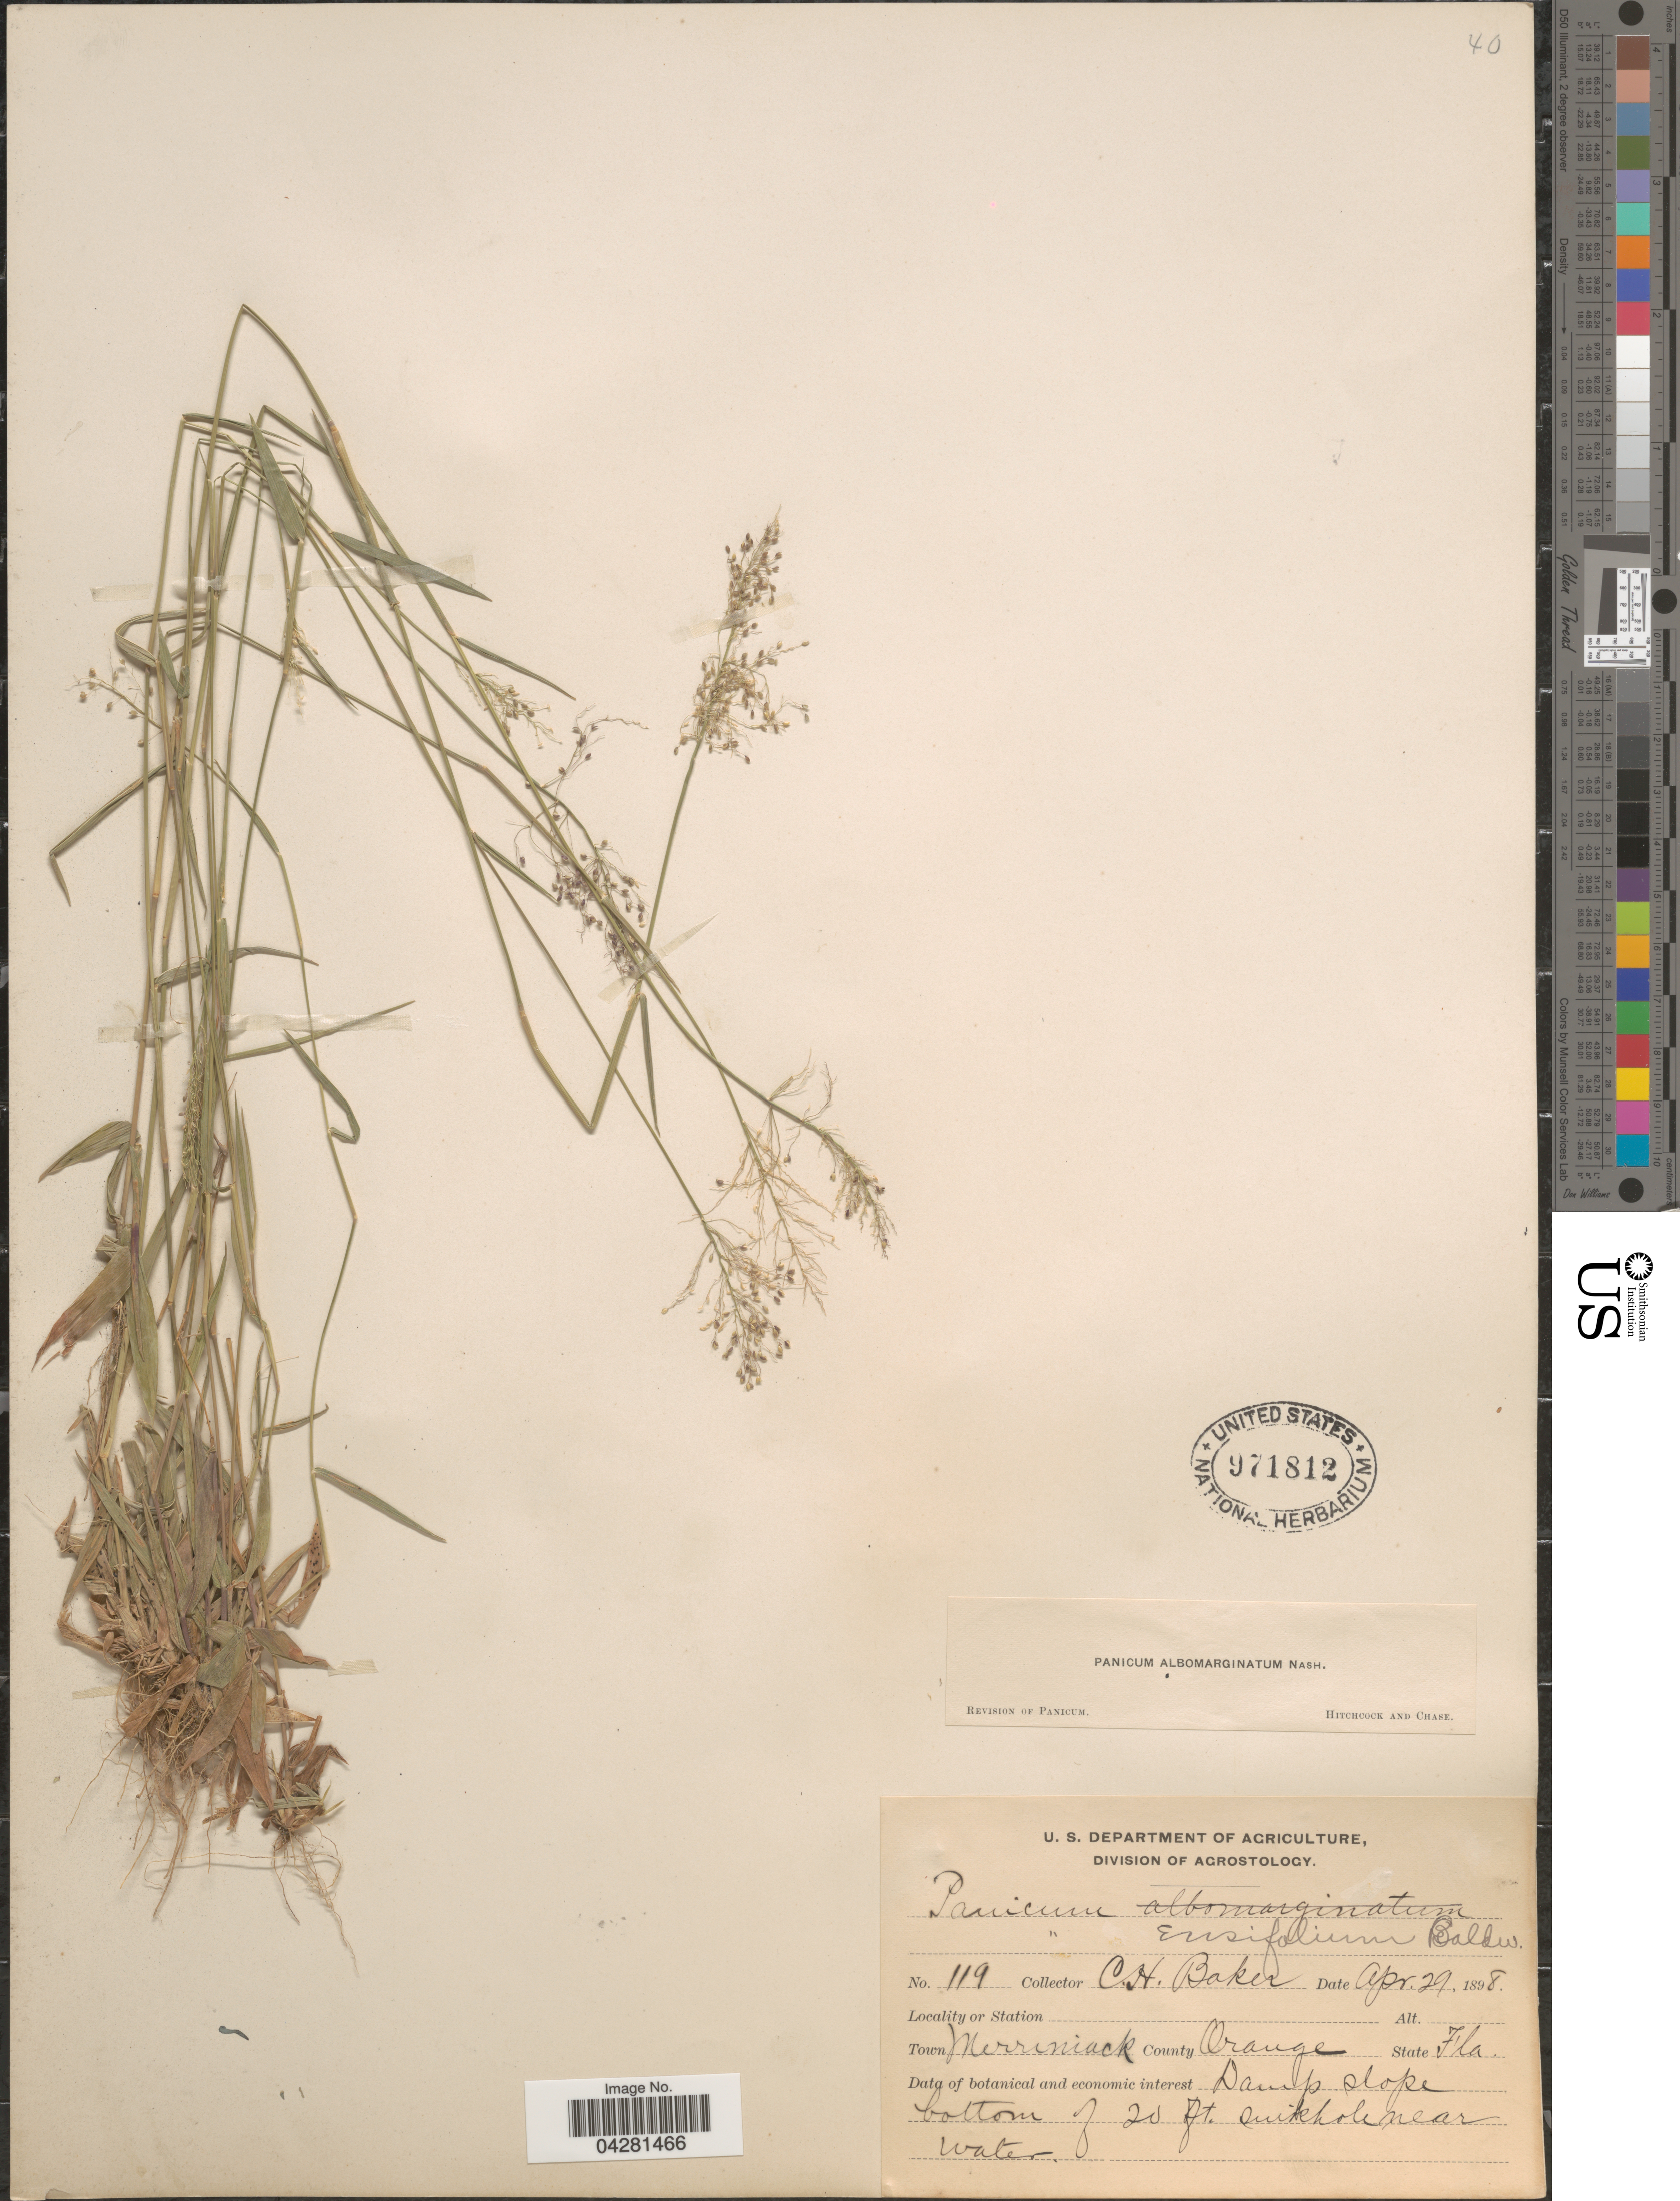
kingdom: Plantae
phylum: Tracheophyta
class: Liliopsida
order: Poales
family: Poaceae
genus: Dichanthelium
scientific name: Dichanthelium dichotomum var. unciphyllum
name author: (Trin.) Davidse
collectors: C. H. Baker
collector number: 119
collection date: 1898-04-29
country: United States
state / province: Florida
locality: Town Merrimack County Orange. Damp slope bottom of 20 ft. sinkhole near water.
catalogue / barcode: US 971812